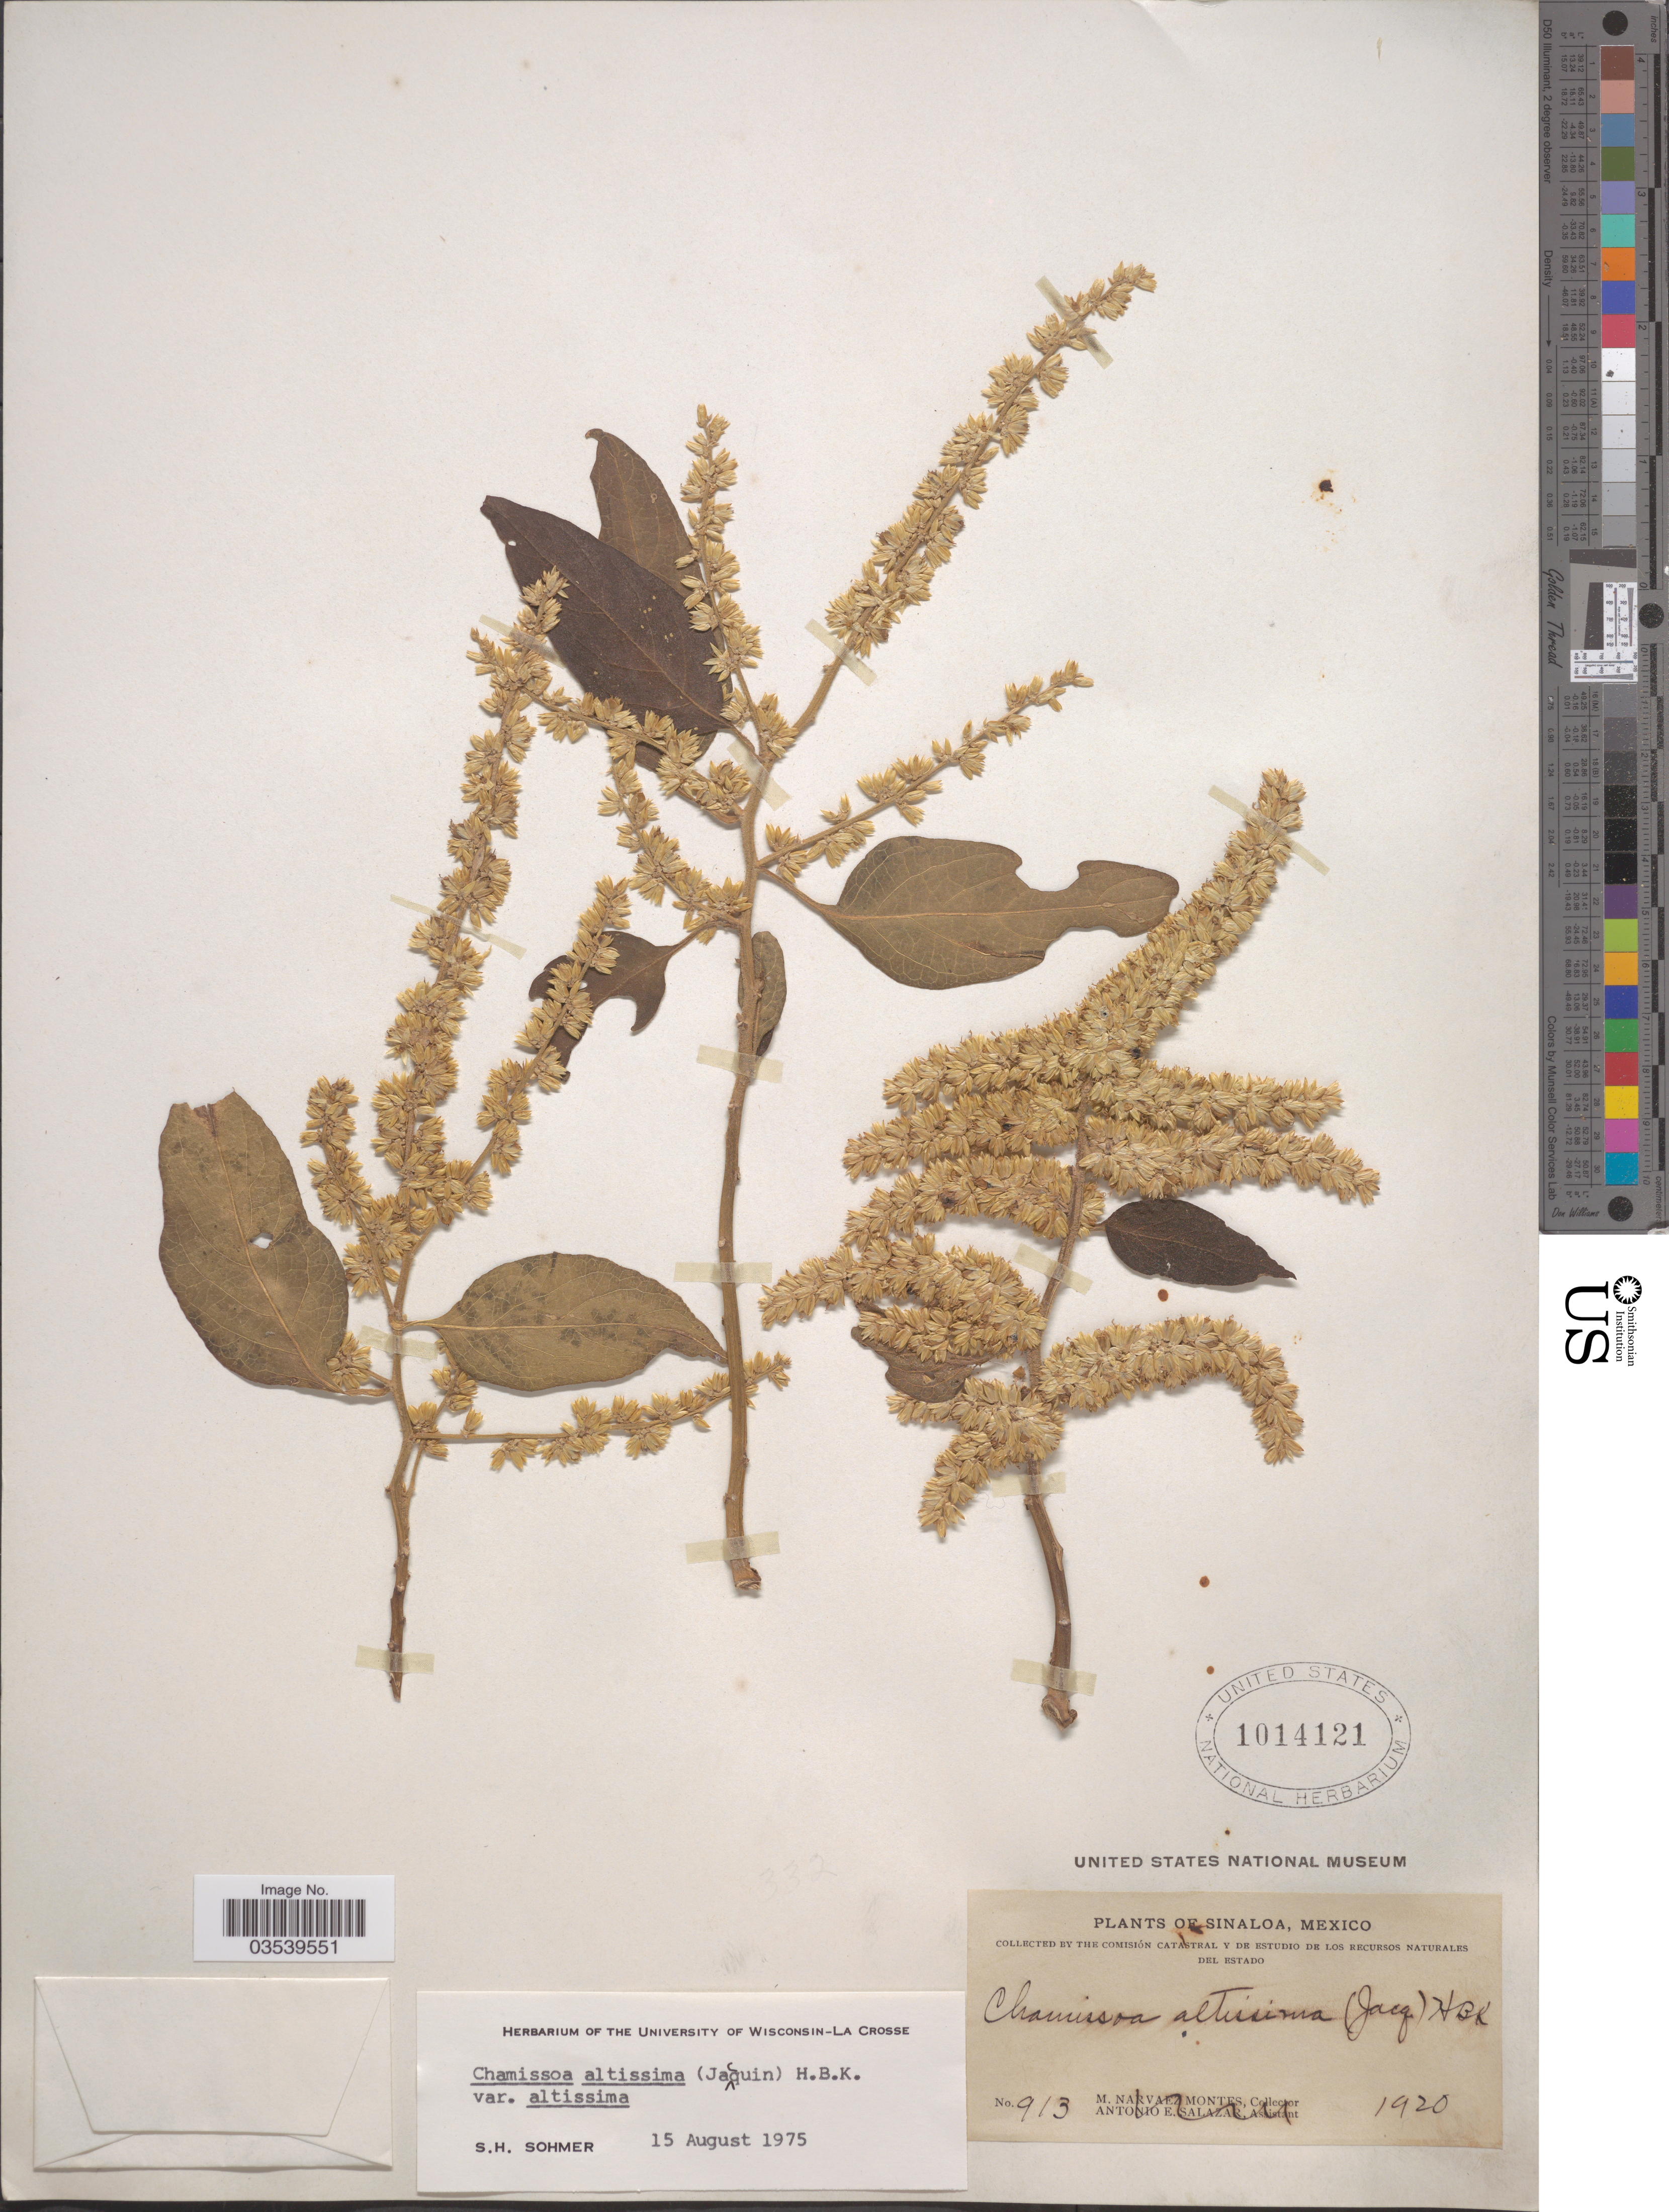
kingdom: Plantae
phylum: Tracheophyta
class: Magnoliopsida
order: Caryophyllales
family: Amaranthaceae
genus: Chamissoa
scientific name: Chamissoa altissima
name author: (Jacq.) Kunth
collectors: Comisión Catastral & De Estudio de Los Recursos Naturales del Estado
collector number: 913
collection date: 1920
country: Mexico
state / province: Sinaloa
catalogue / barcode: US 1014121